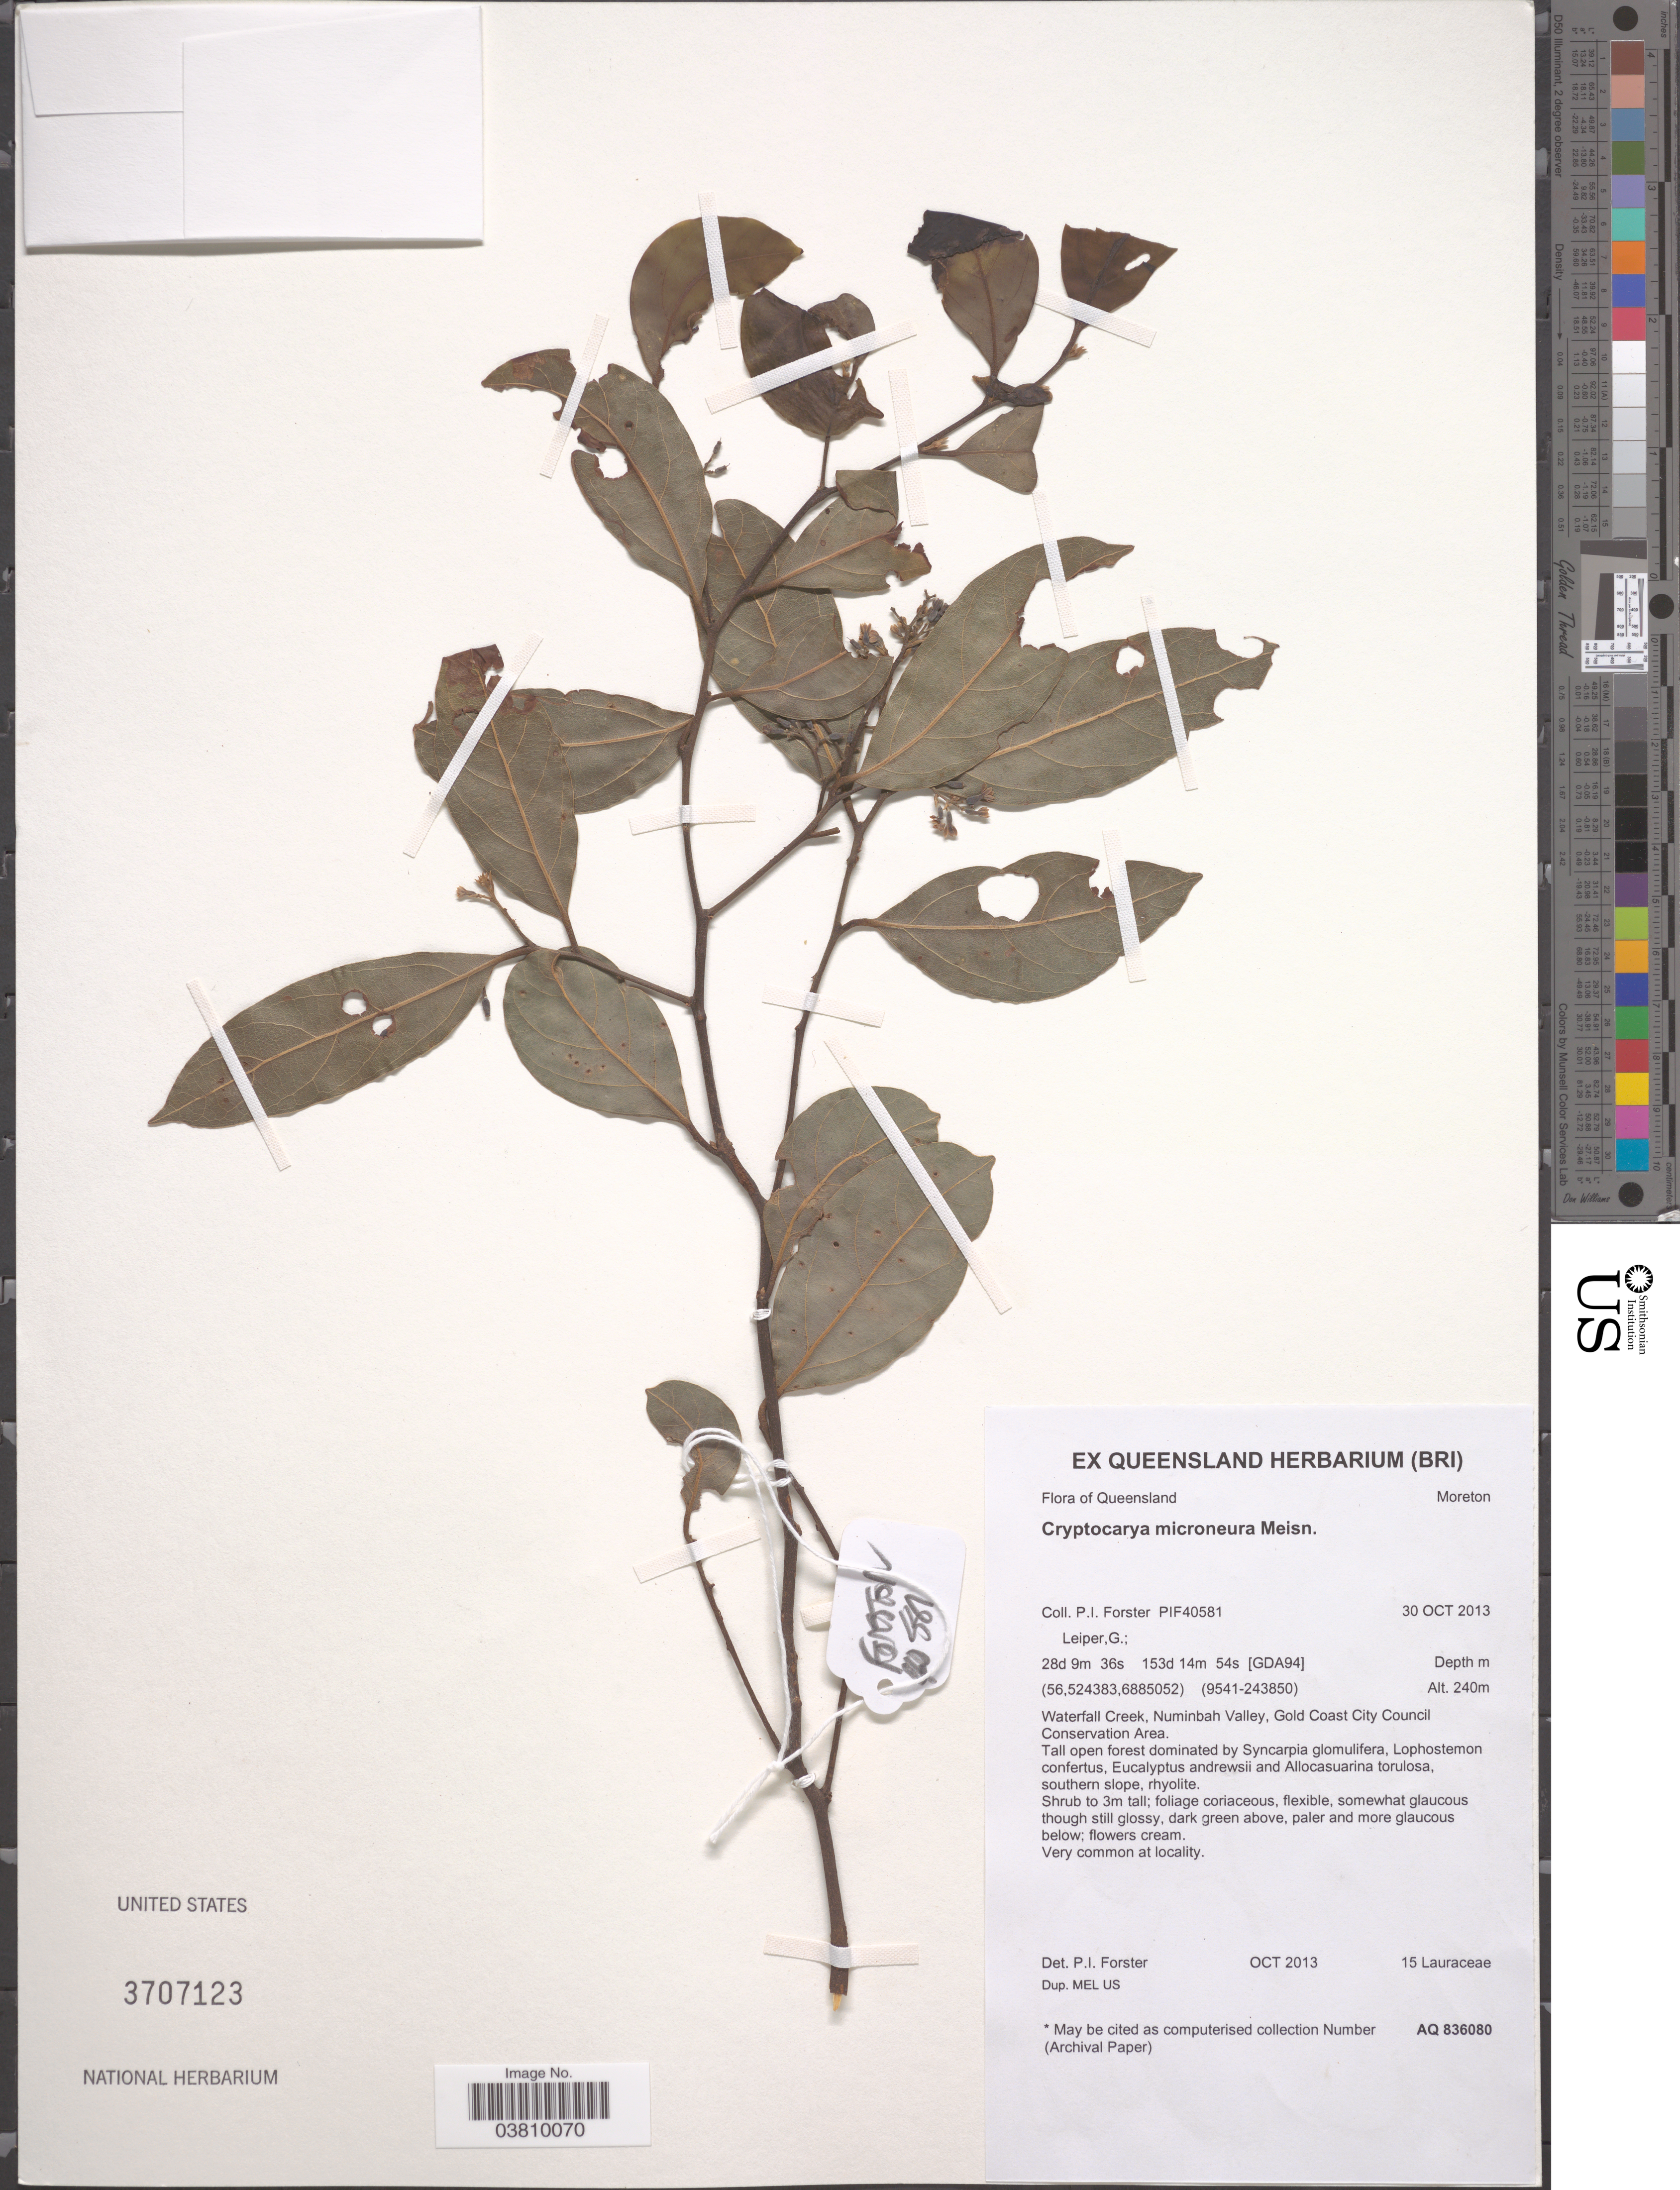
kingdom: Plantae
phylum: Tracheophyta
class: Magnoliopsida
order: Laurales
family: Lauraceae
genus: Cryptocarya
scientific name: Cryptocarya microneura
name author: Meisn.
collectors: P. Forster & G. Leiper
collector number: PIF40581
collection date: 2013-10-30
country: Australia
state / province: Queensland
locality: Moreton. Waterfall Creek, Numinbah Valley, Gold Coast City Council Conservation Area.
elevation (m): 240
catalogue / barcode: US 3707123